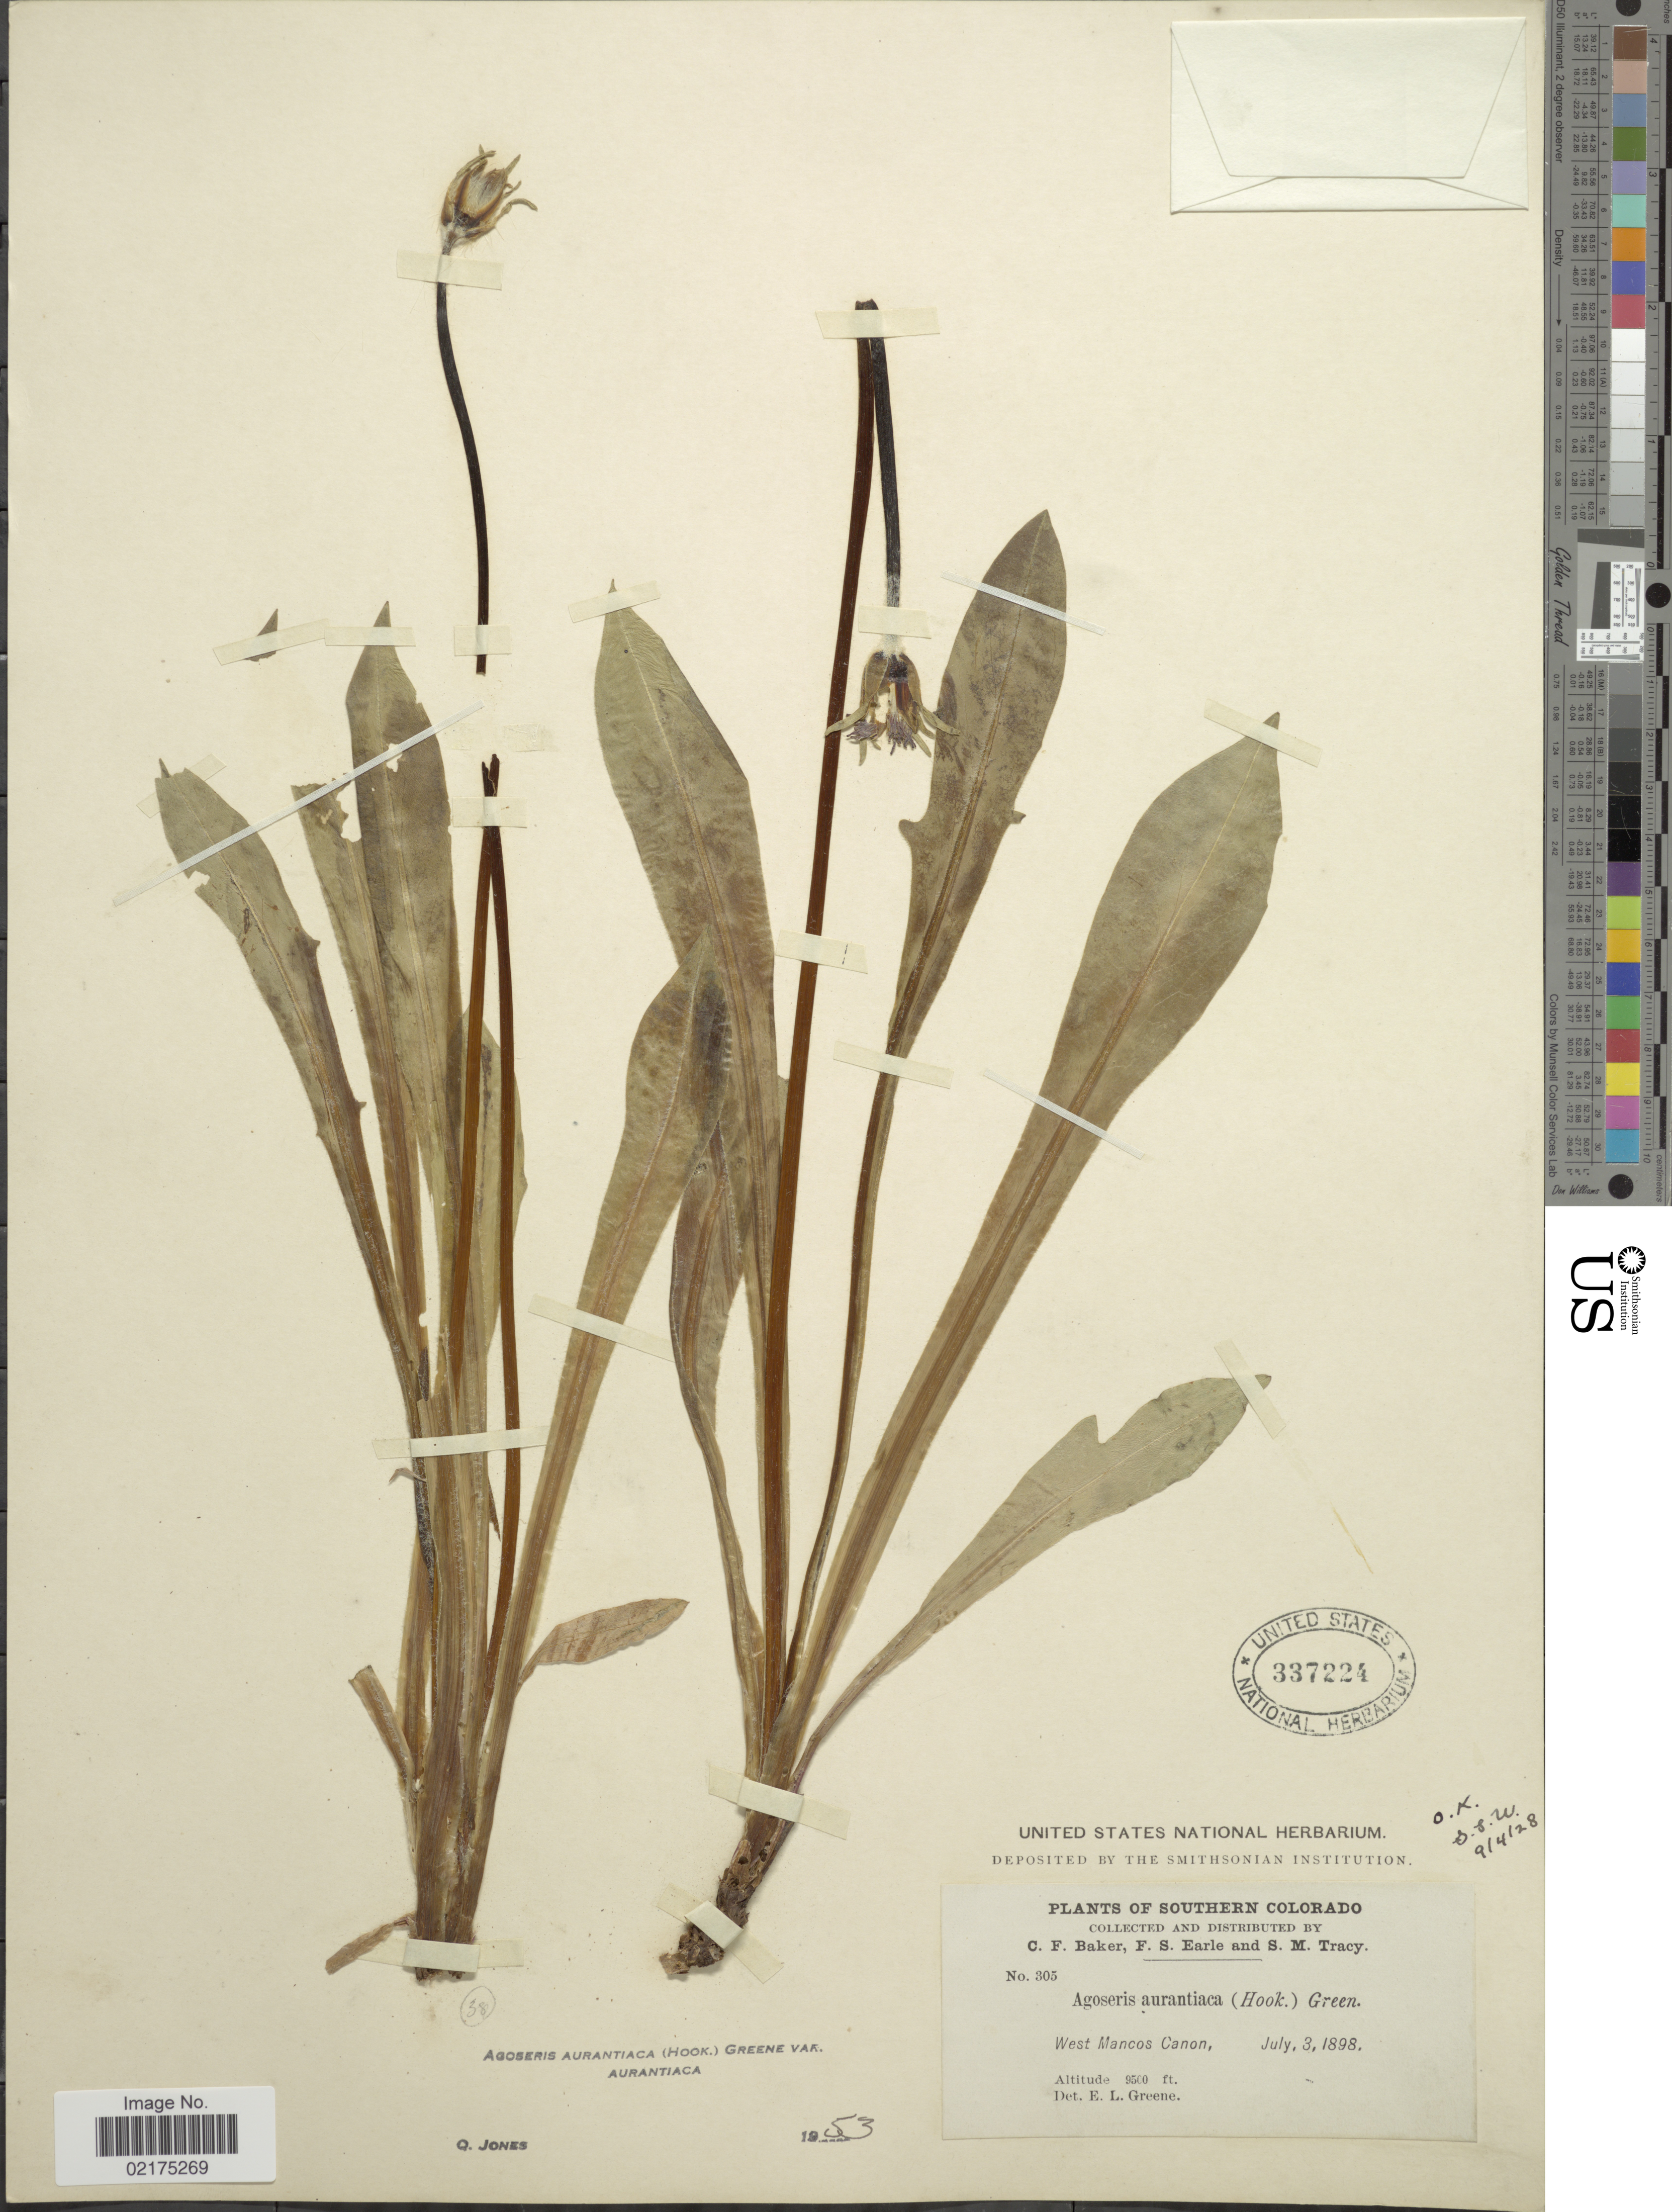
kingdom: Plantae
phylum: Tracheophyta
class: Magnoliopsida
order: Asterales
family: Asteraceae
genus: Agoseris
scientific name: Agoseris aurantiaca var. aurantiaca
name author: (Hook.) Greene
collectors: C. F. Baker, F. S. Earle & S. M. Tracy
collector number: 305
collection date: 1898-07-03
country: United States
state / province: Colorado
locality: Southern Colorado, West Mancos Canon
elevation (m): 2896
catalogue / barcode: US 337224